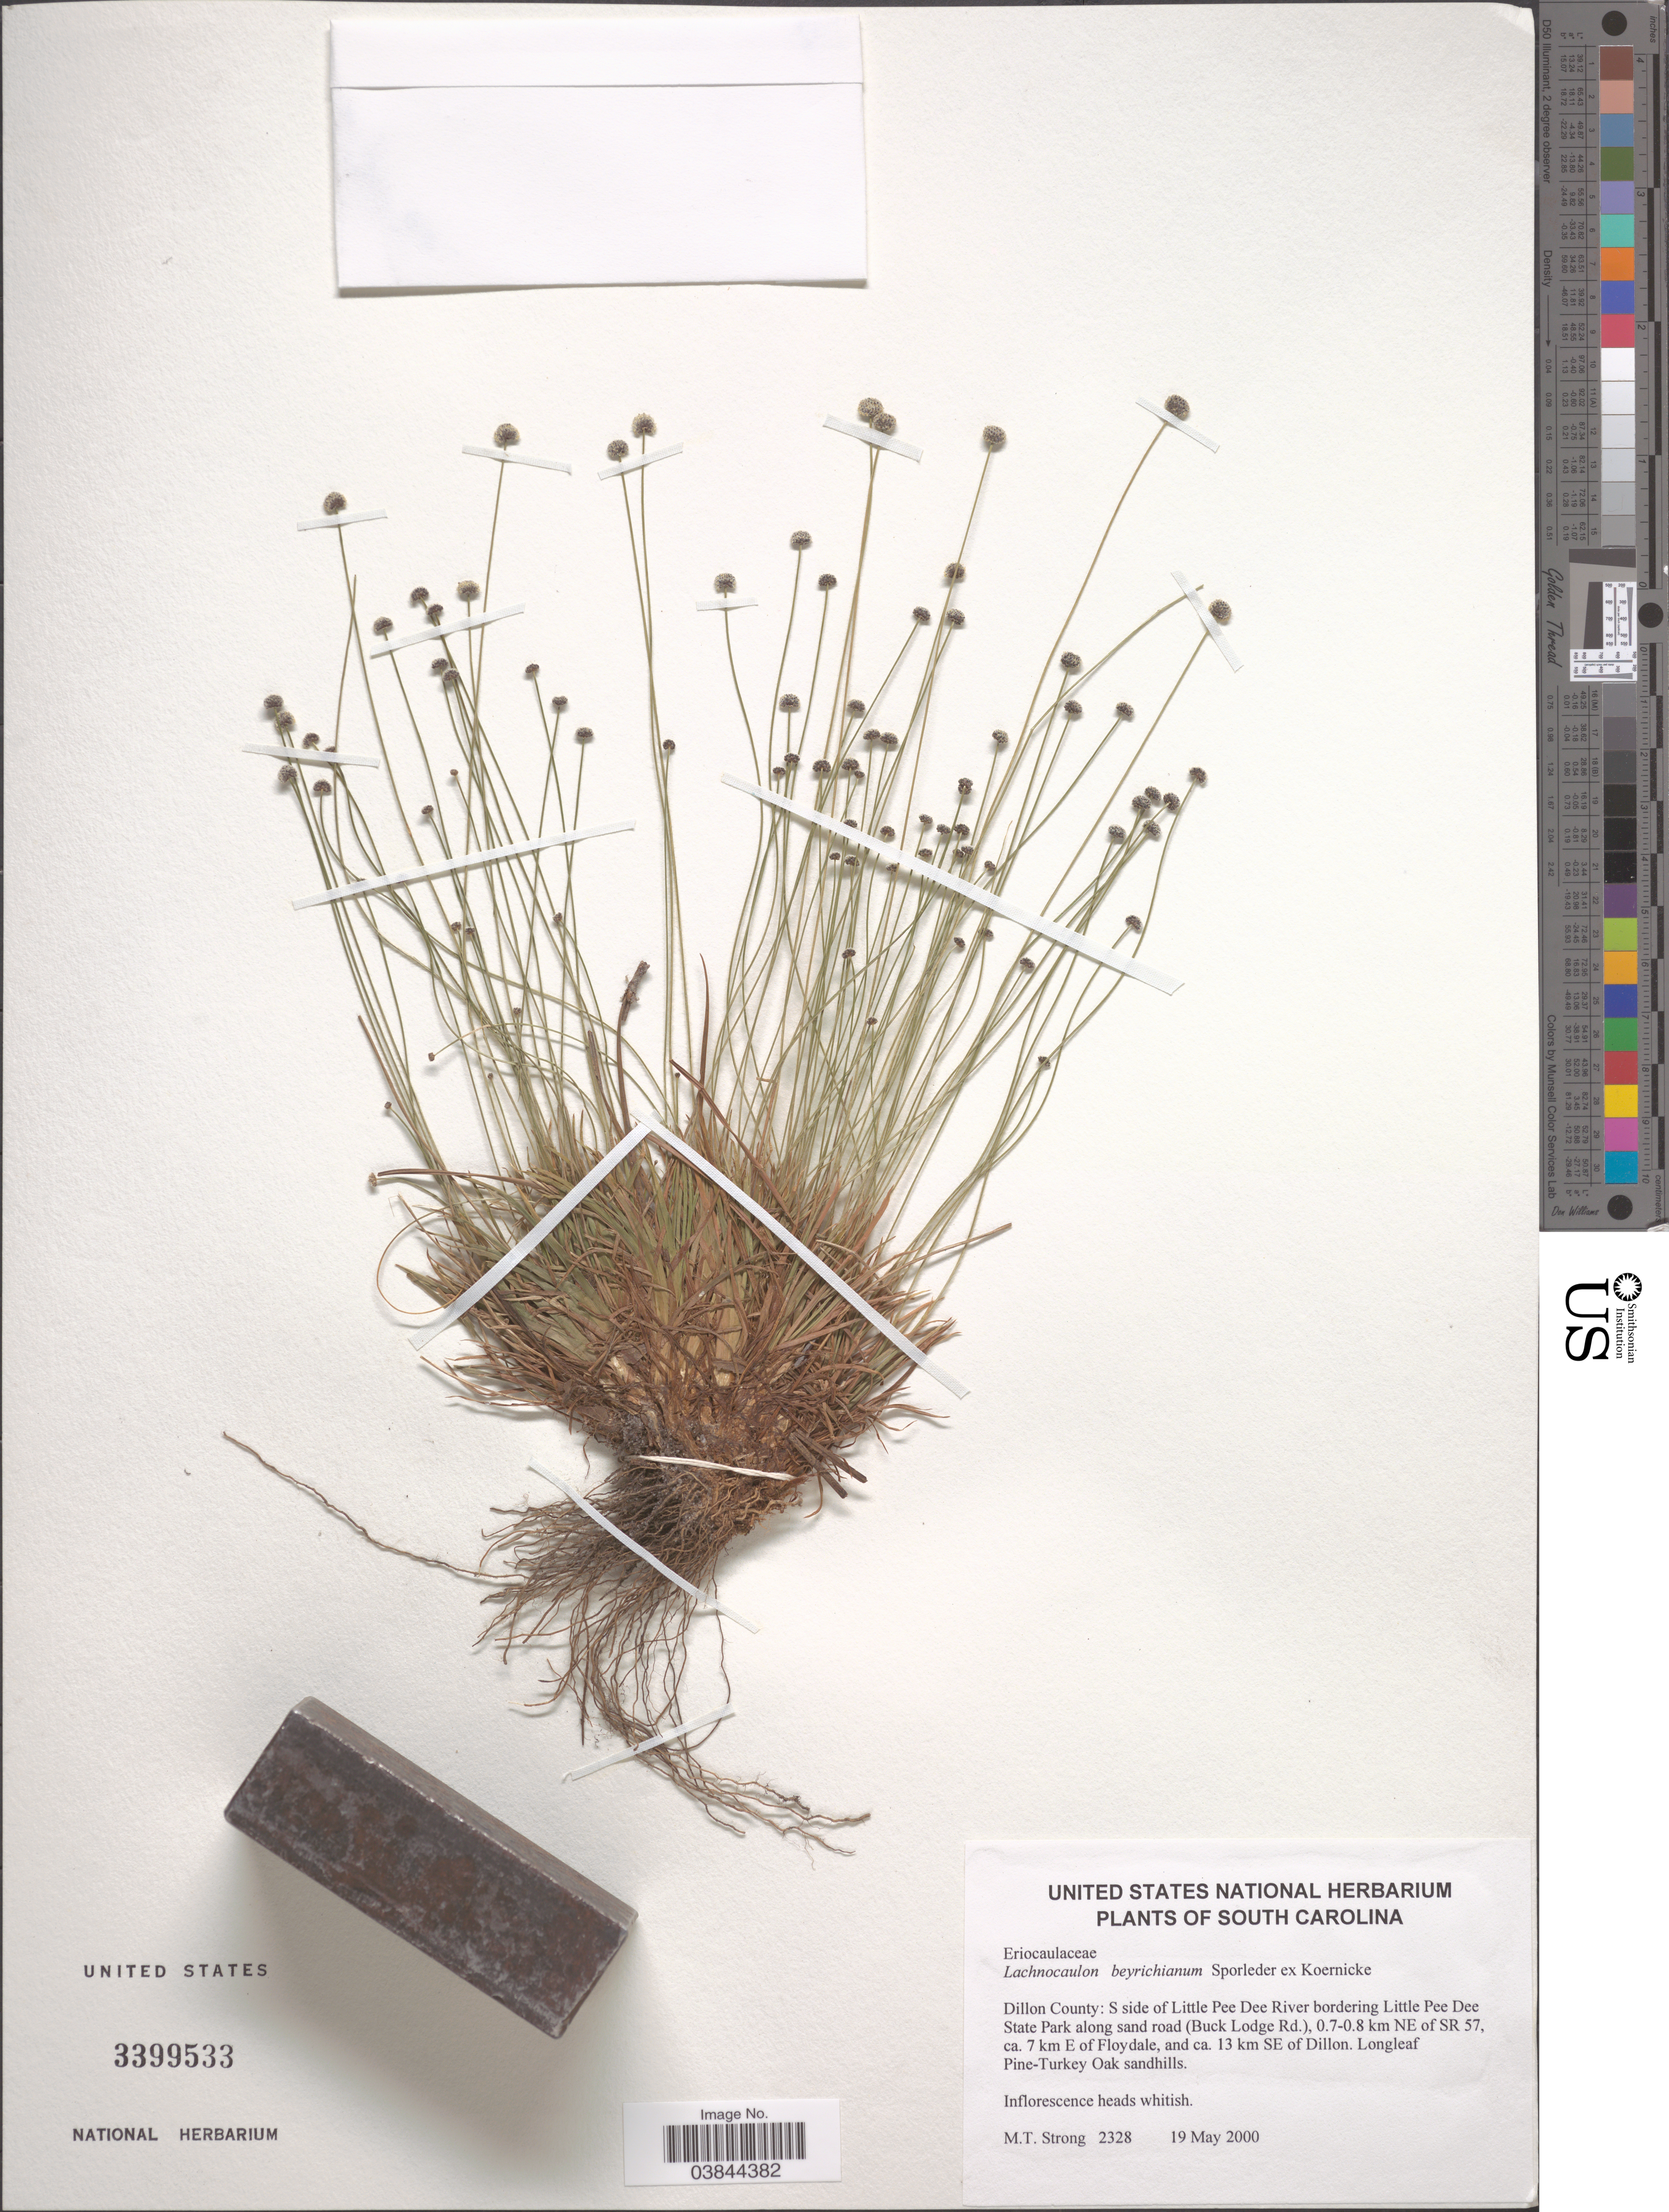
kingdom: Plantae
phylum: Tracheophyta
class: Liliopsida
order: Poales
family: Eriocaulaceae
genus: Lachnocaulon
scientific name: Lachnocaulon beyrichianum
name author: Sporl. ex Körn.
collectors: M. T. Strong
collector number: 2328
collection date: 2000-05-19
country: United States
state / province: South Carolina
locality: Dillon County: S side of Little Pee Dee River bordering Little Pee Dee State Park along sand road (Buck Lodge Rd.) 0.7-0.8 km NE of SR 57, ca. 7 km E of Floydale, and ca. 13 km SE of Dillon.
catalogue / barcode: US 3399533